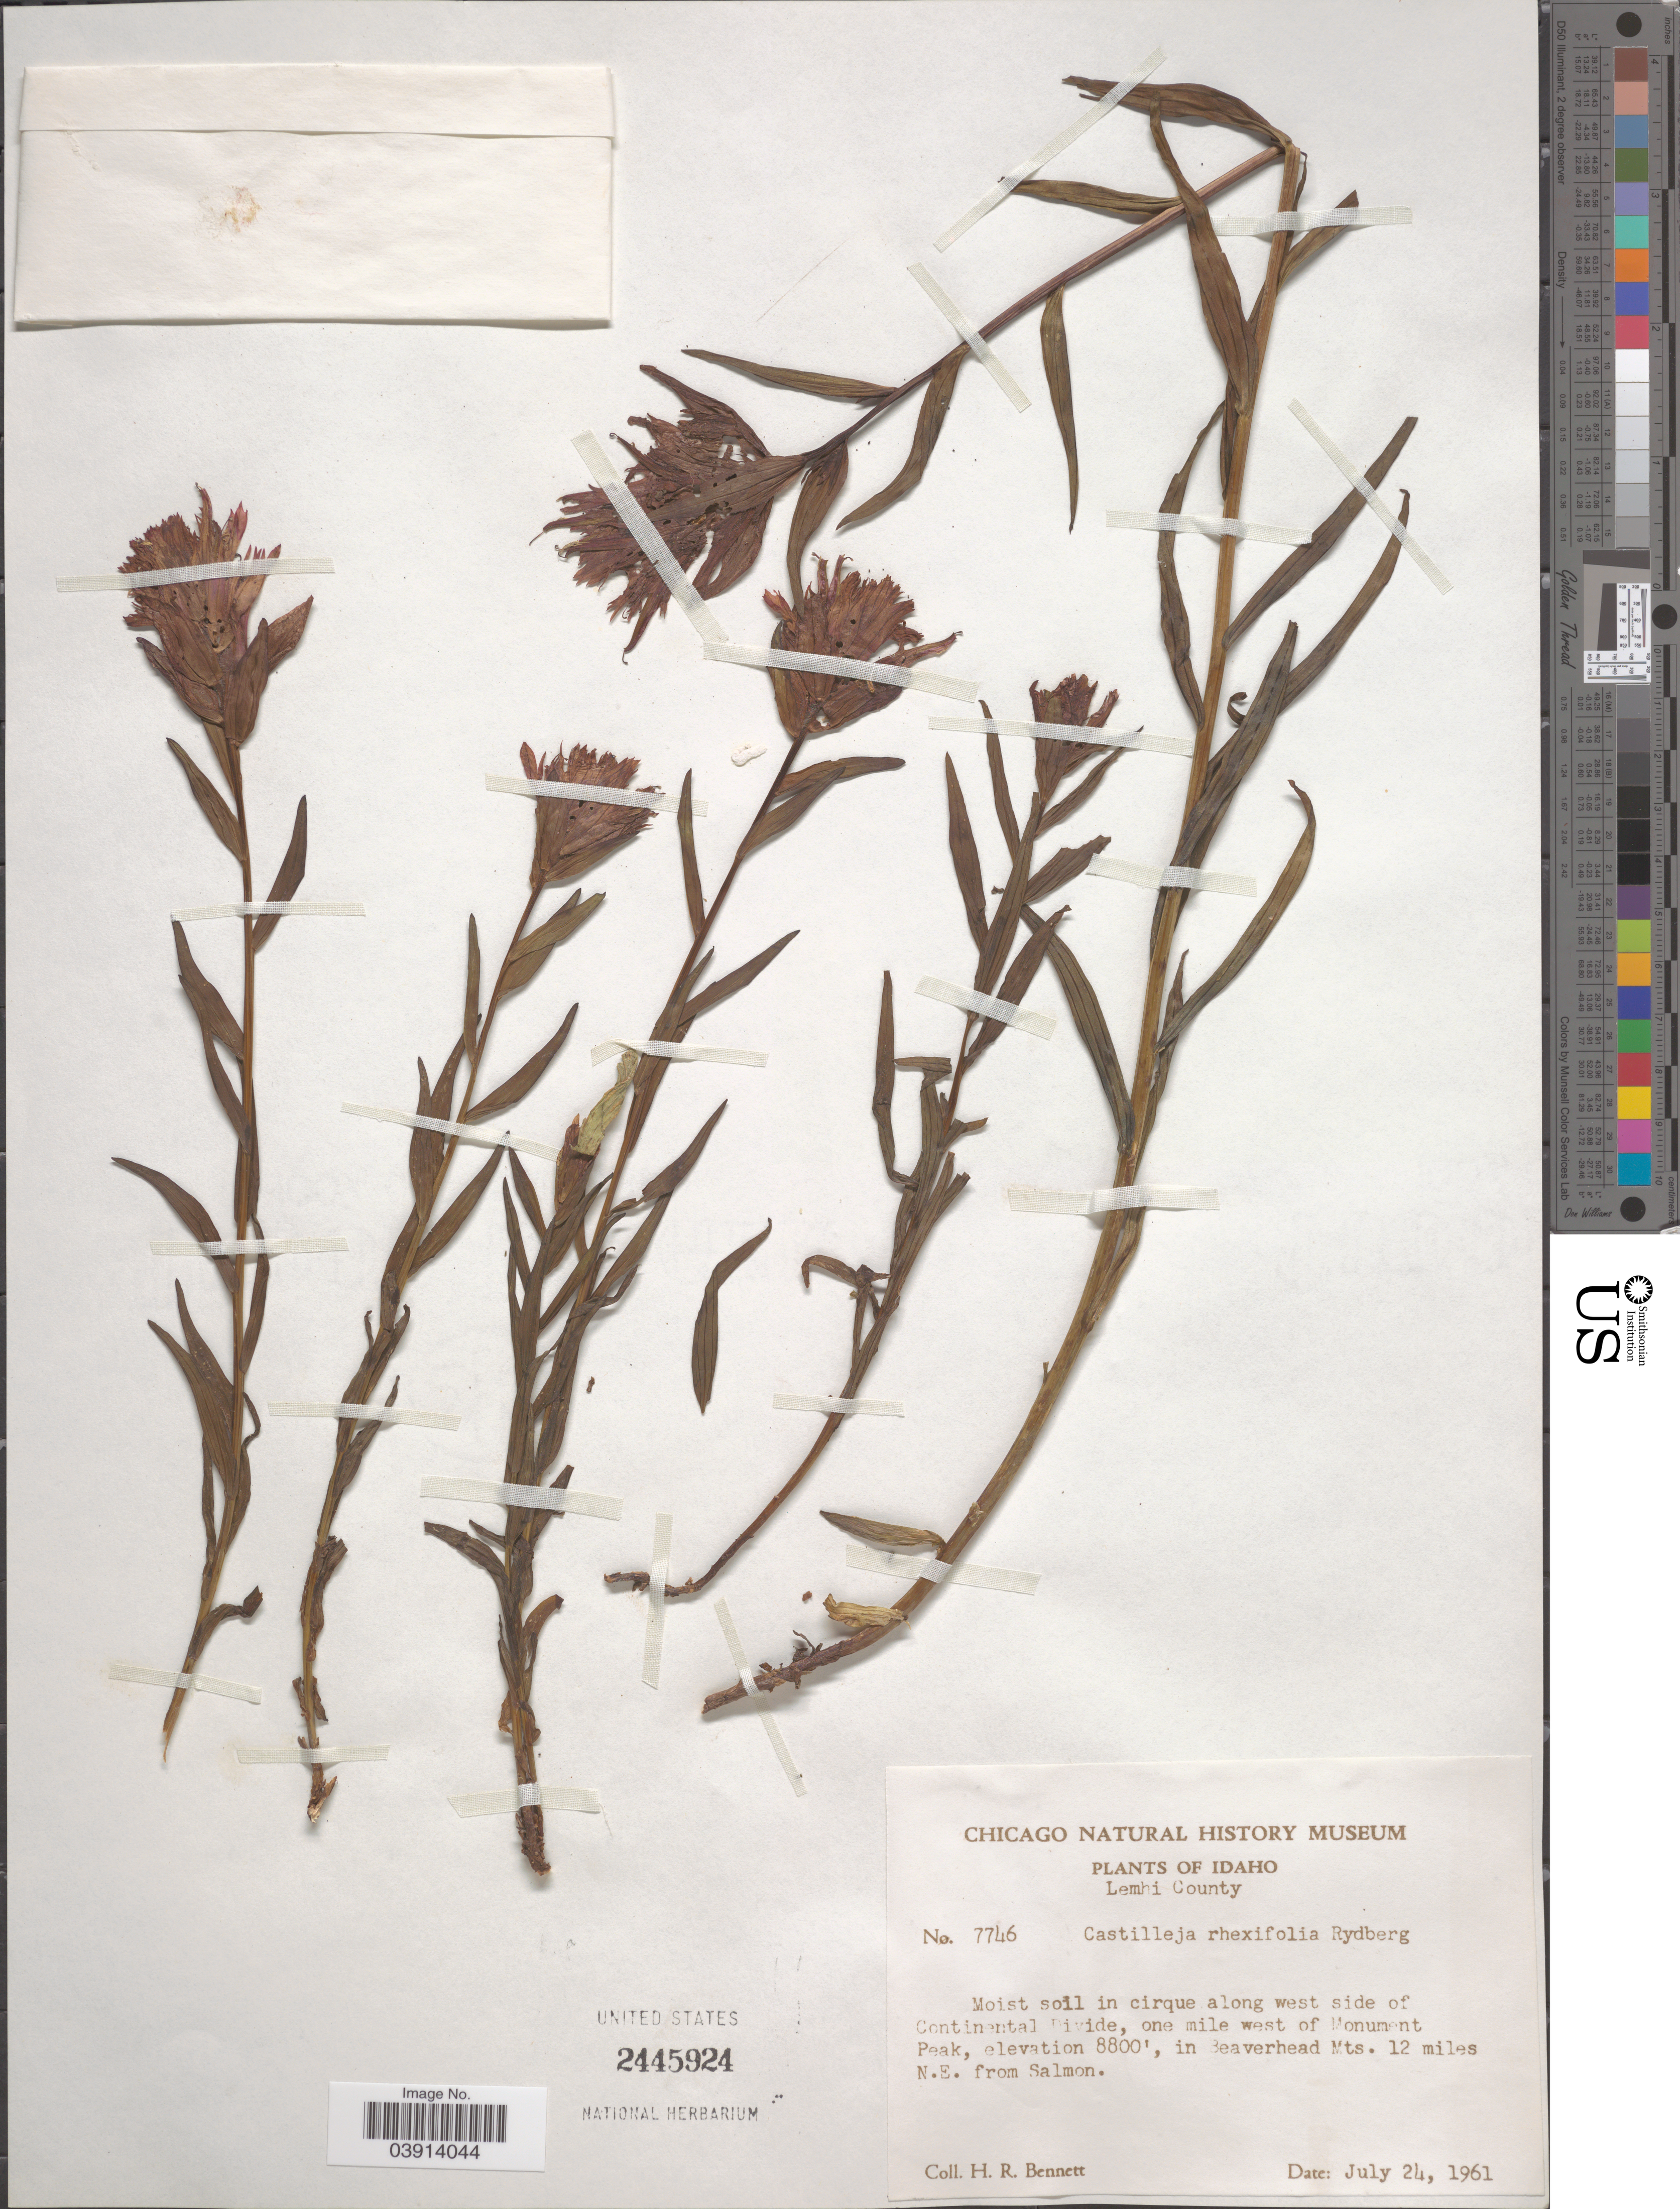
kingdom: Plantae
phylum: Tracheophyta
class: Magnoliopsida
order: Lamiales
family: Orobanchaceae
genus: Castilleja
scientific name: Castilleja rhexiifolia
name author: Rydb.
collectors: H. R. Bennett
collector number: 7746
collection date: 1961-07-24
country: United States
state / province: Idaho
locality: Lemhi County. In cirque along west side of Continental Divide, one mile west of Monument Peak, in Beaverhead Mts. 12 miles N.E. from Salmon.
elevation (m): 2682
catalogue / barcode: US 2445924